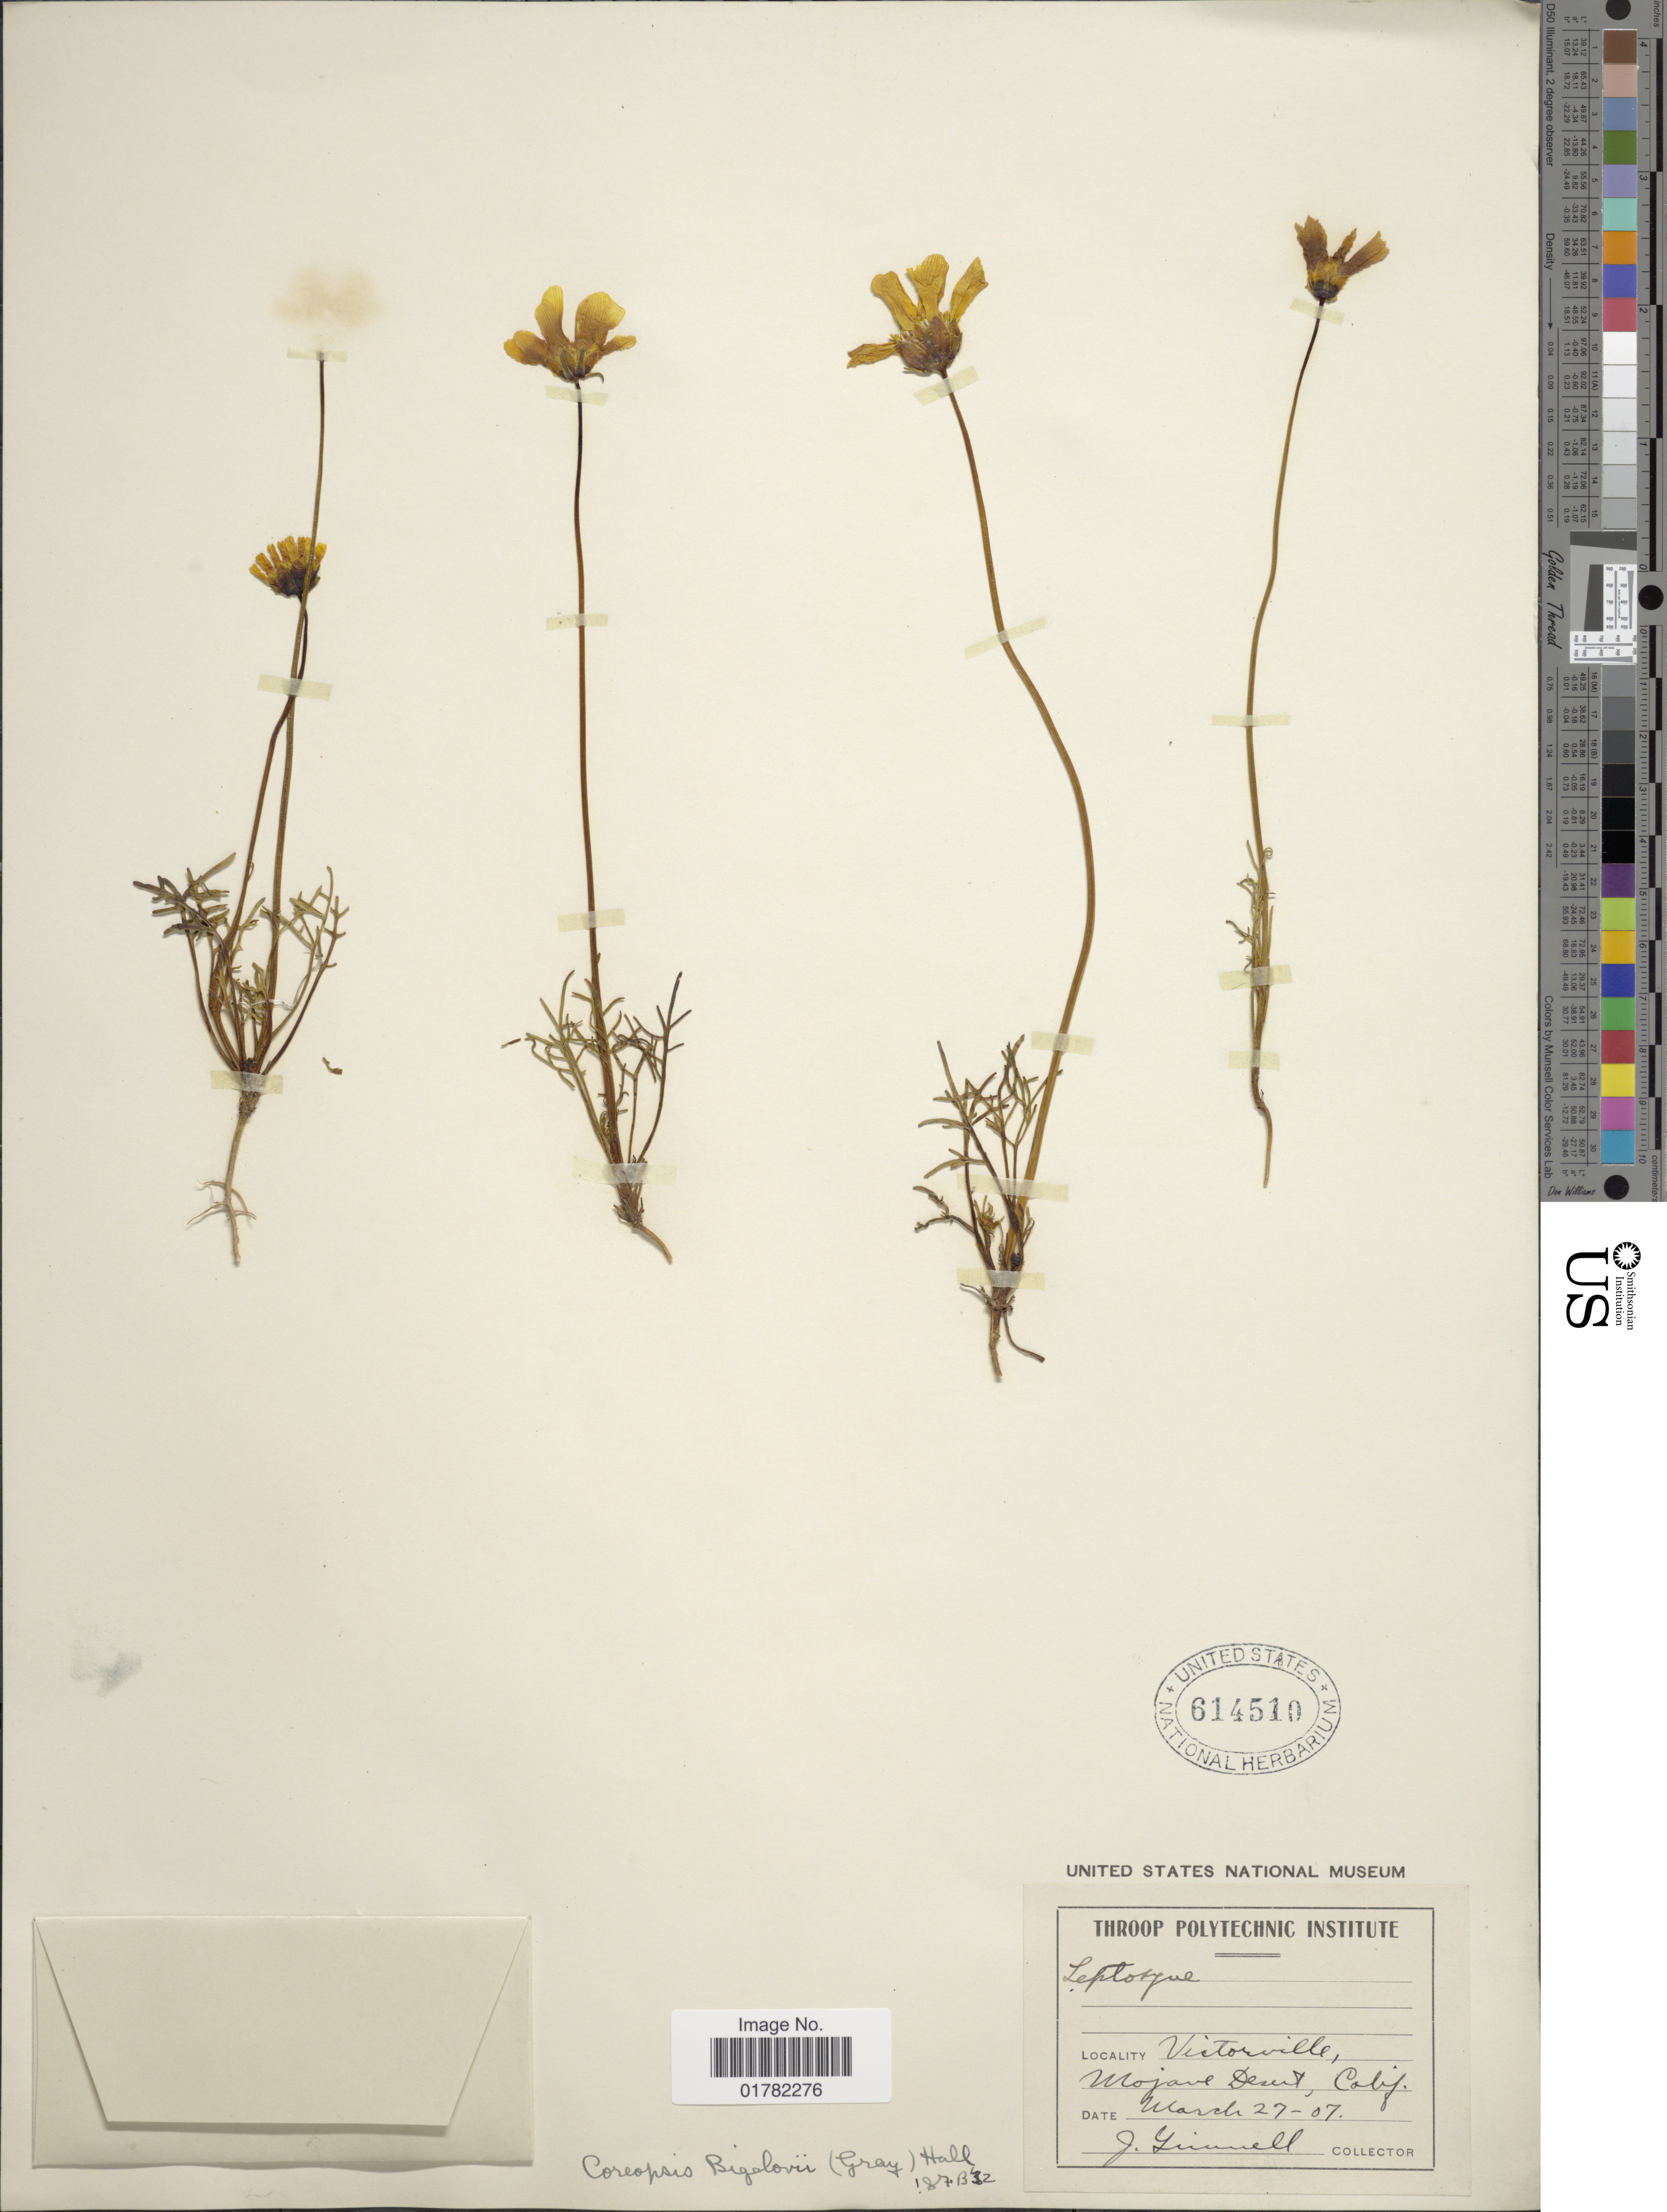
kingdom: Plantae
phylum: Tracheophyta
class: Magnoliopsida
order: Asterales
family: Asteraceae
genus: Coreopsis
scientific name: Coreopsis bigelovii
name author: (A. Gray) Voss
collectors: J. Grinnell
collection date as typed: Transcribed d/m/y: 27/3/7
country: United States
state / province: California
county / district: San Barnadino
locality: Victorville, Mojave Dert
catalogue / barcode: US 614510